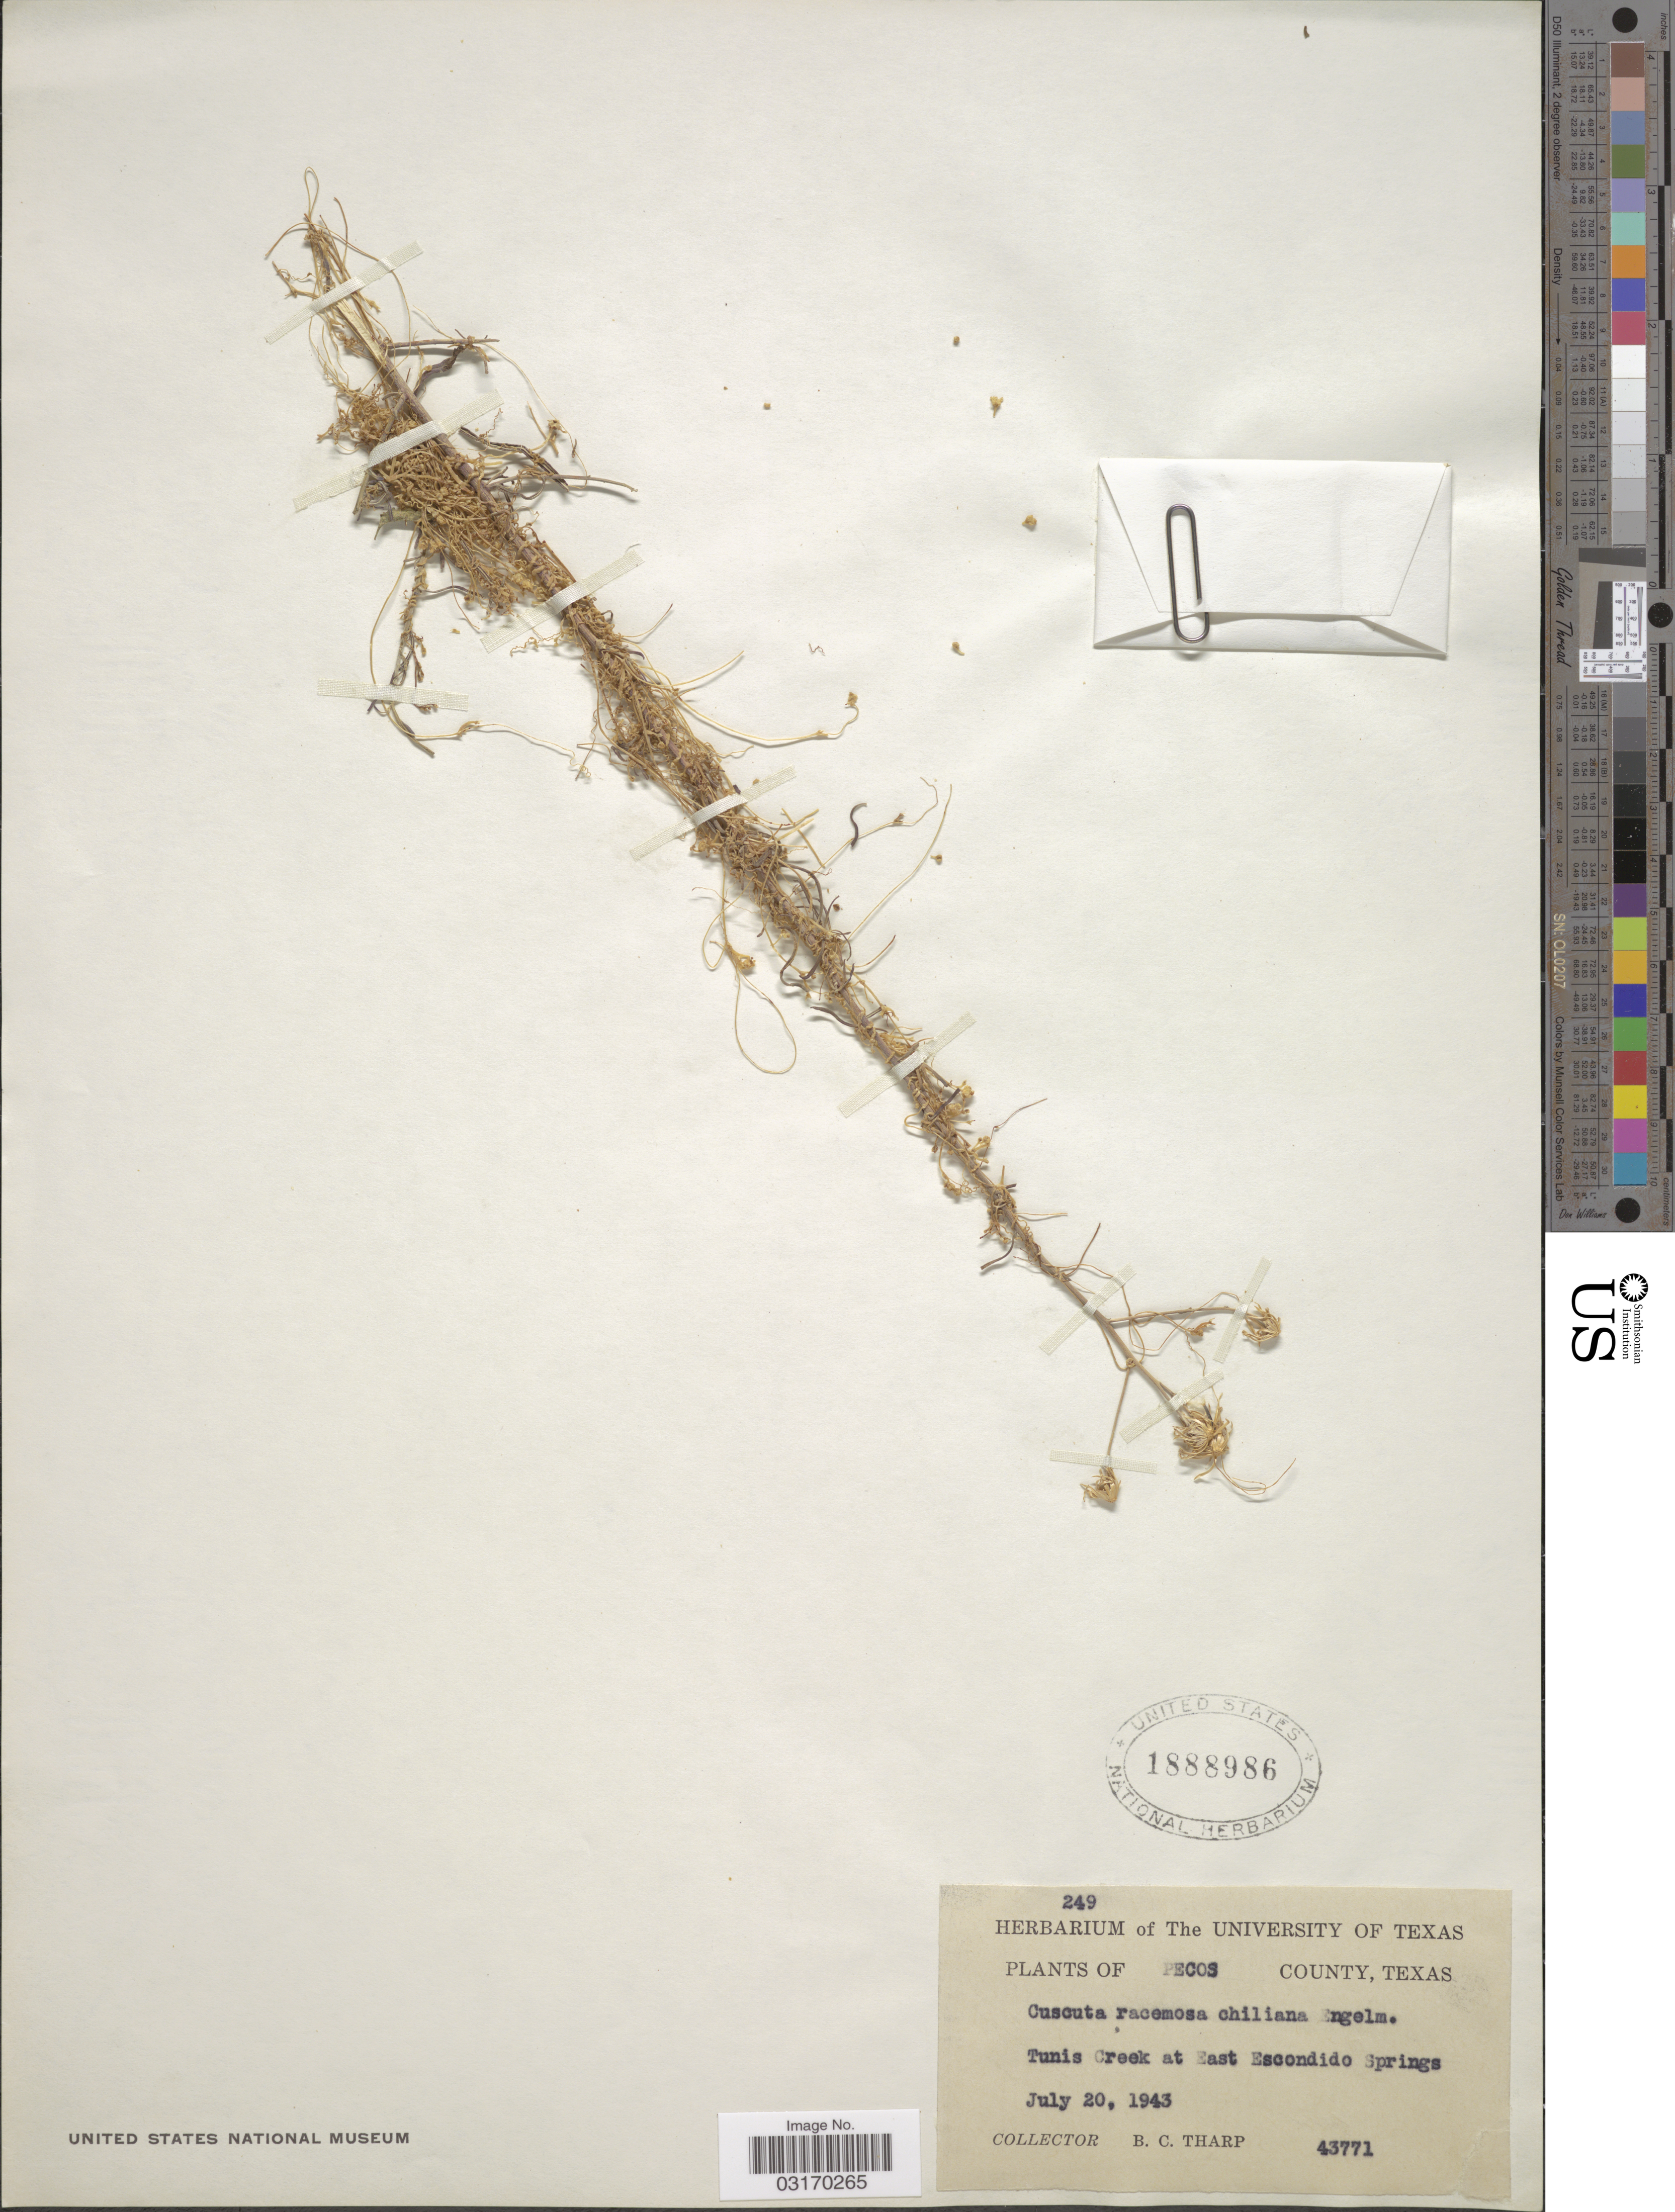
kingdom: Plantae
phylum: Tracheophyta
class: Magnoliopsida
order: Solanales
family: Convolvulaceae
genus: Cuscuta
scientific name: Cuscuta racemosa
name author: Mart.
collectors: B. C. Tharp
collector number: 43771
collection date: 1943-07-20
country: United States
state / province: Texas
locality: Pecos County. Tunis Creek at East Escondido Springs.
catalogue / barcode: US 1888986